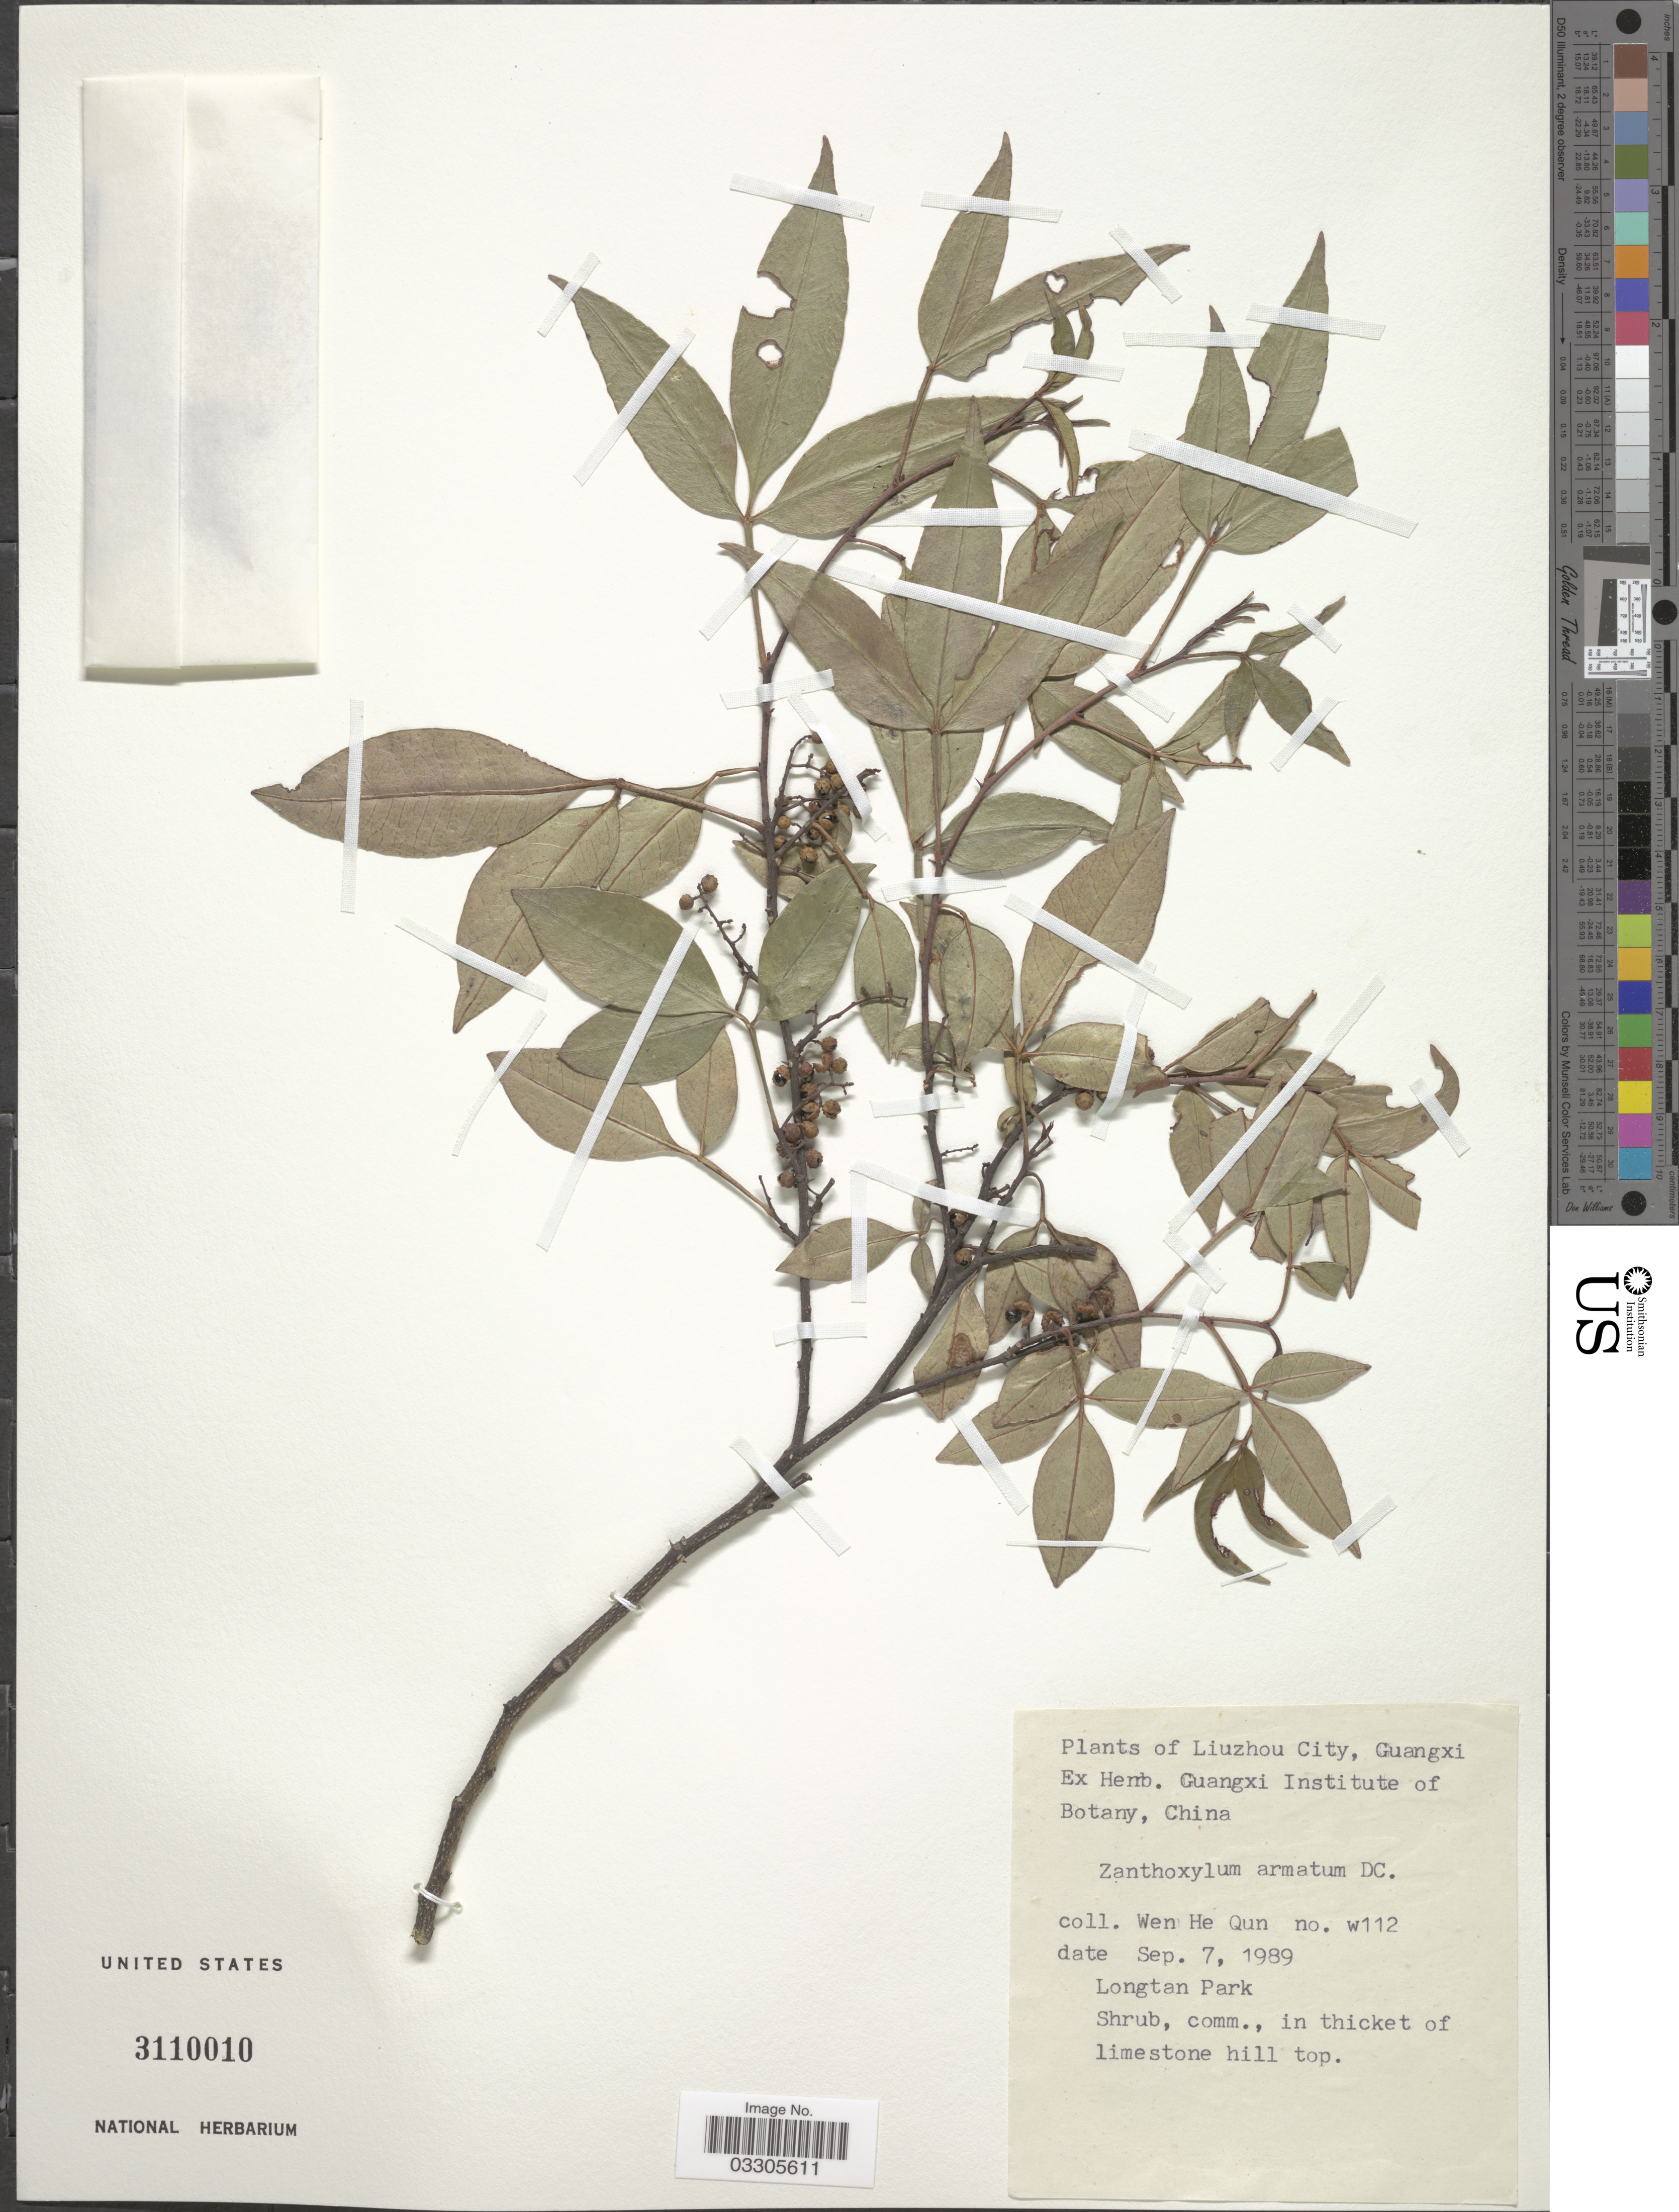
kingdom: Plantae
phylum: Tracheophyta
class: Magnoliopsida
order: Sapindales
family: Rutaceae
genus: Zanthoxylum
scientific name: Zanthoxylum armatum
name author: DC.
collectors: H. Wen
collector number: W112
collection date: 1989-09-07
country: China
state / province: Guangxi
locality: Liuzhou City, Longtan Park.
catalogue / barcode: US 3110010